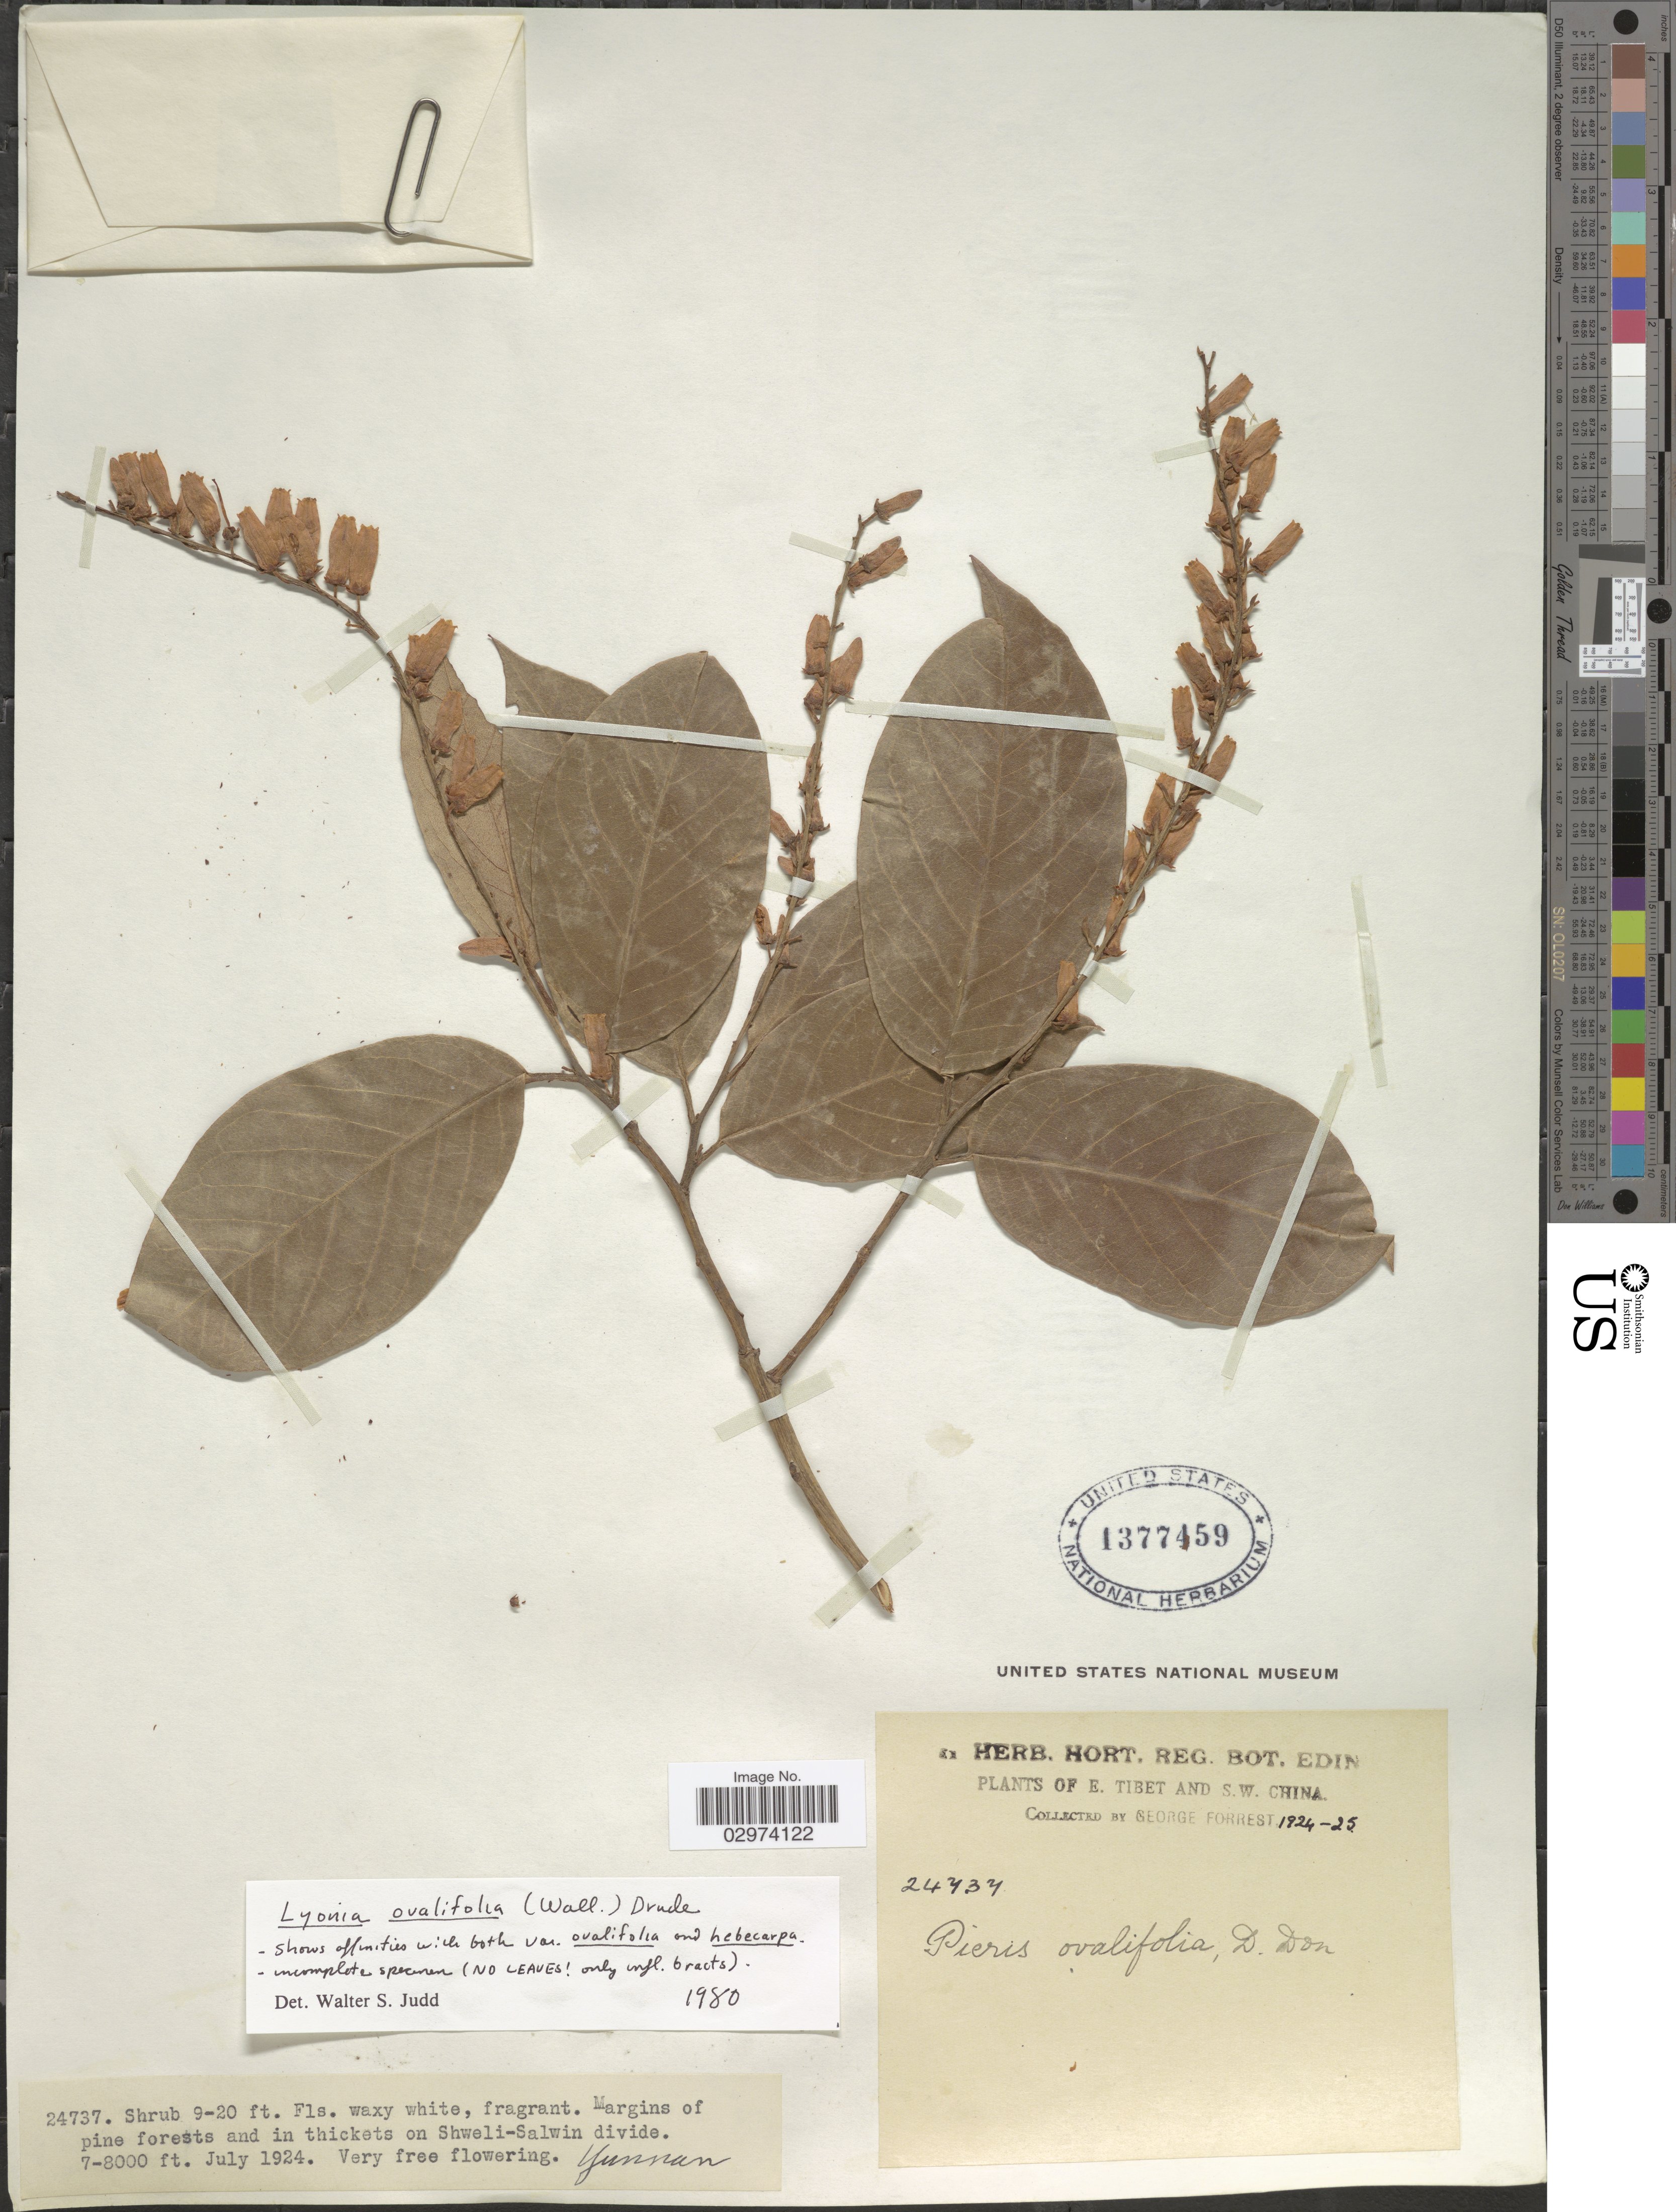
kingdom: Plantae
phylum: Tracheophyta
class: Magnoliopsida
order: Ericales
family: Ericaceae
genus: Lyonia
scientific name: Lyonia ovalifolia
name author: (Wall.) Drude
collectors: G. Forrest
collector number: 24737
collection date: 1924-07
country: China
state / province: Yunnan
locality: E. Tibet and S.W. China. Margins of pine forests and in thickets on Shweli-Salwin divide.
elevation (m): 2134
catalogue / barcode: US 1377459